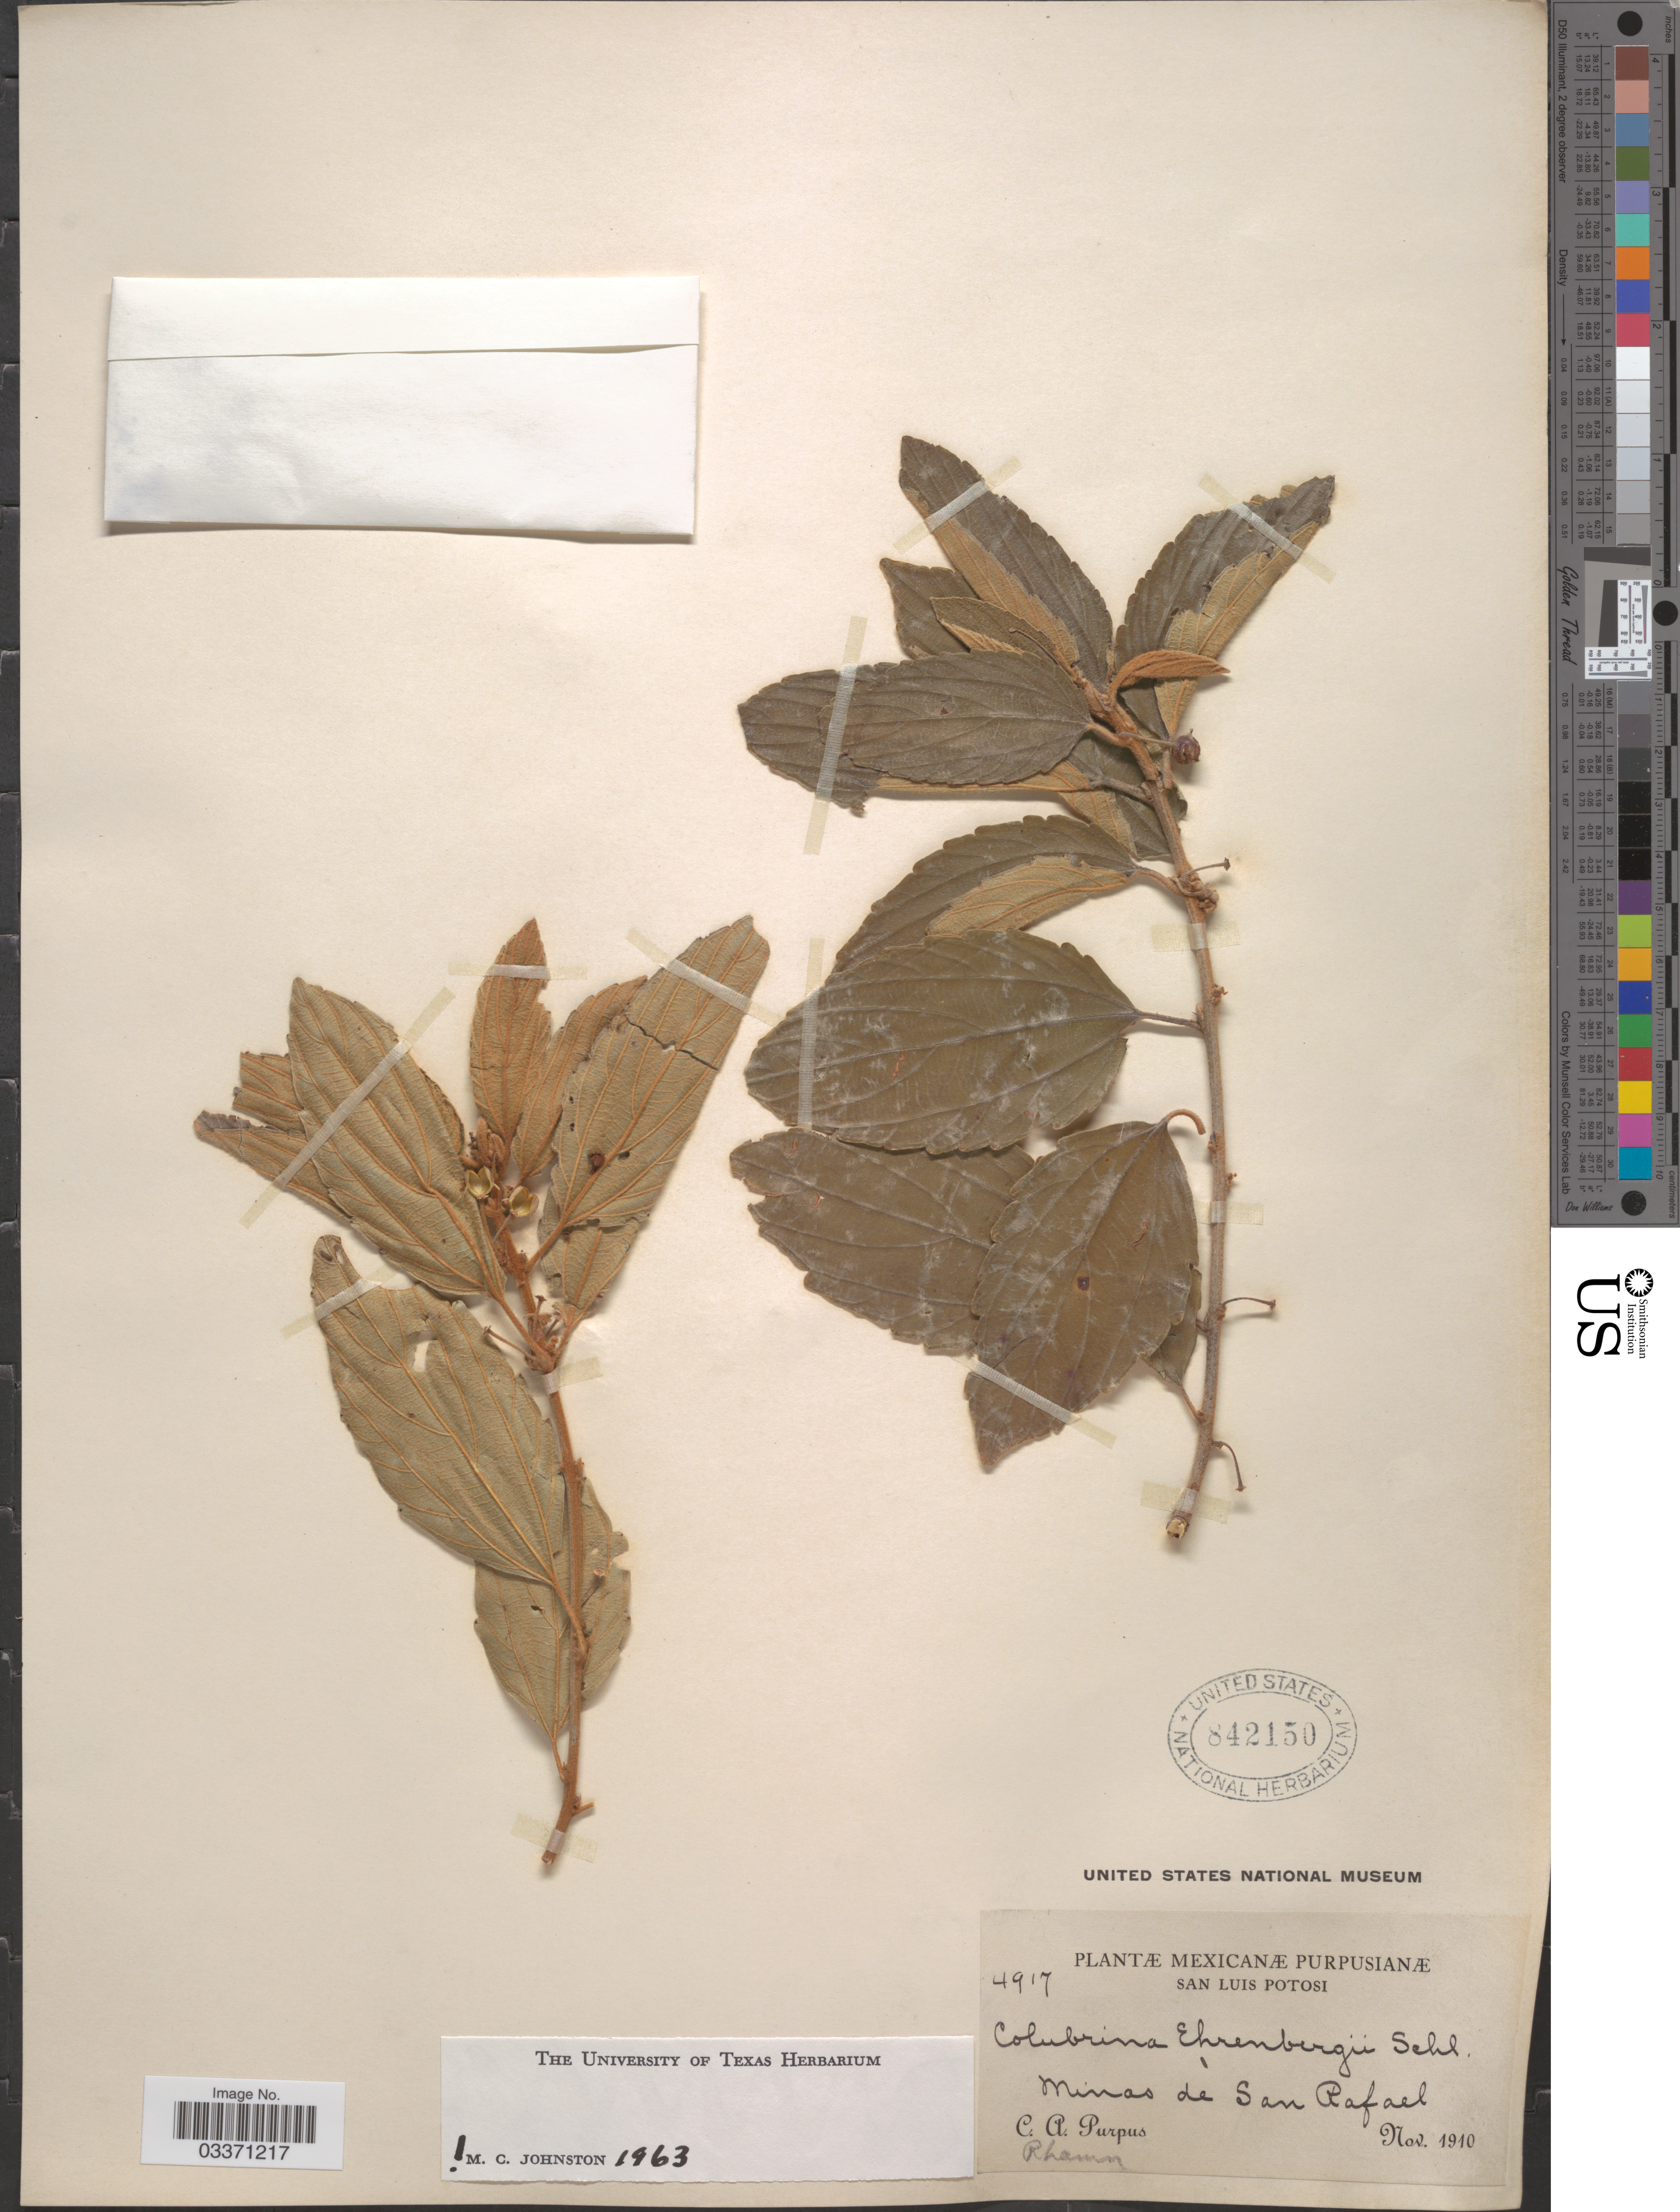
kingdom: Plantae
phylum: Tracheophyta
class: Magnoliopsida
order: Rosales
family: Rhamnaceae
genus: Colubrina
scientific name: Colubrina ehrenbergii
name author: Schltdl.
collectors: C. A. Purpus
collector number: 4917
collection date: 1910-11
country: Mexico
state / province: San Luis Potosí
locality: Minas de San Rafael.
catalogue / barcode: US 842150